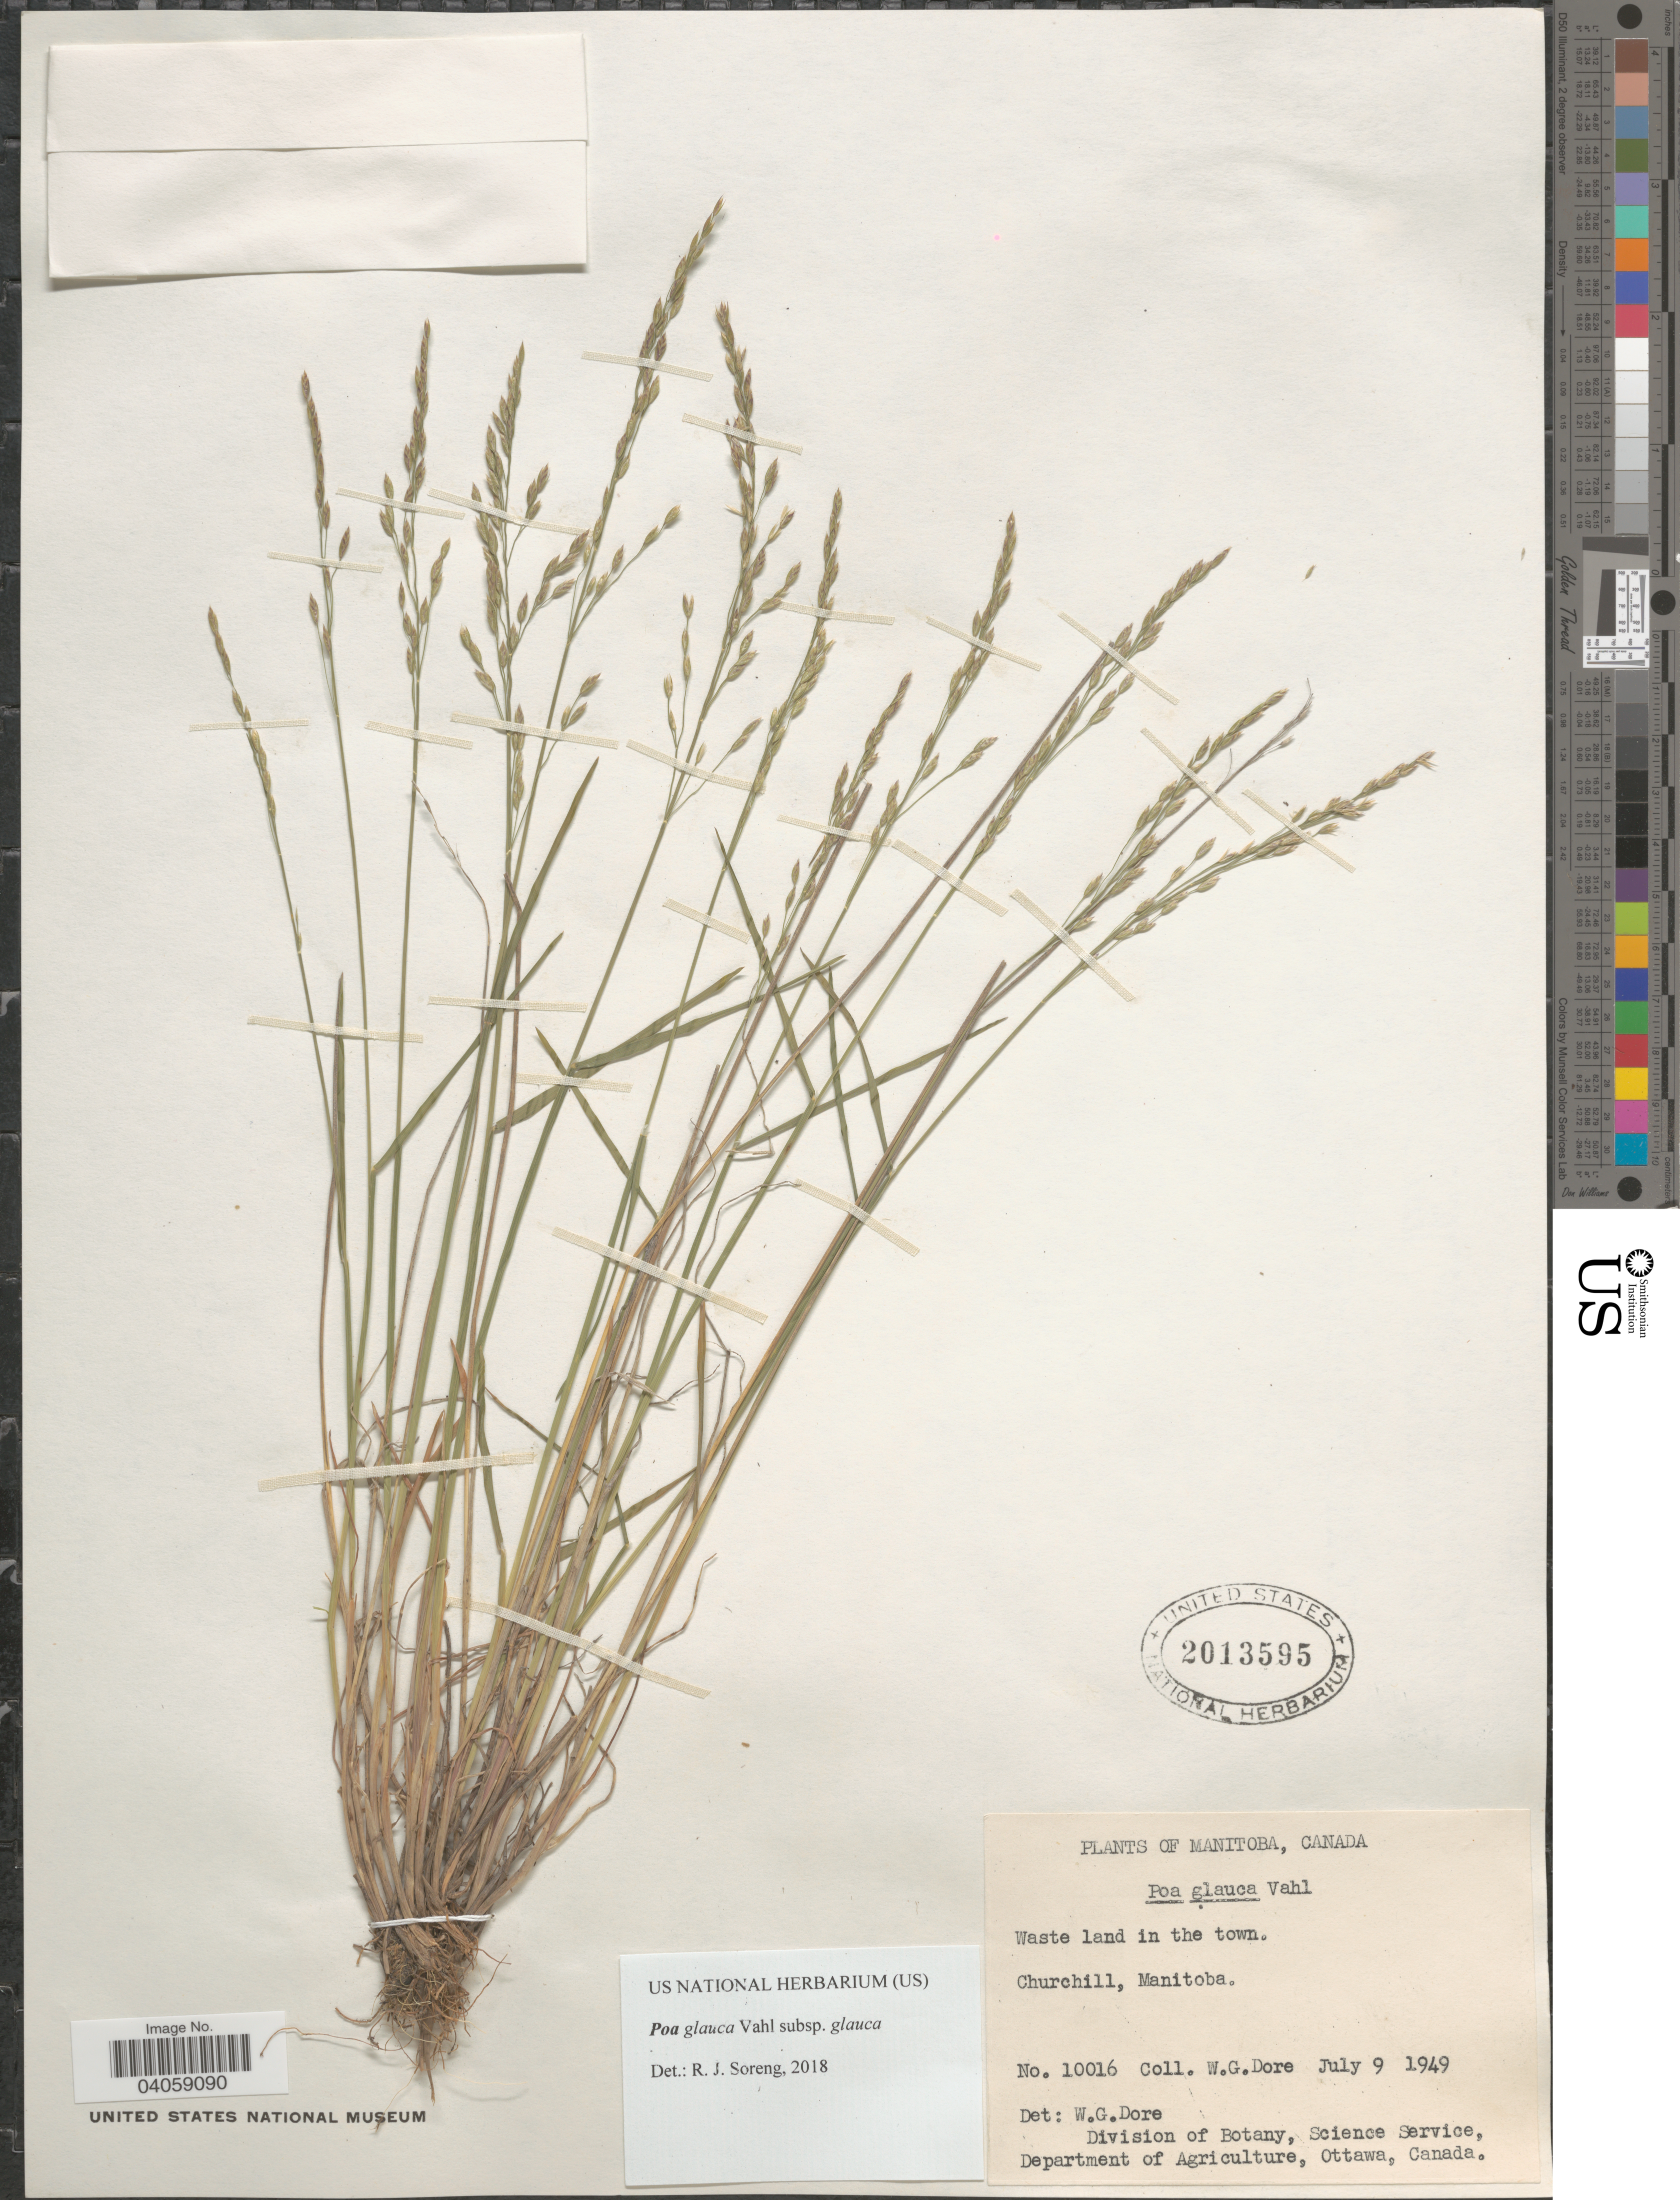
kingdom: Plantae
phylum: Tracheophyta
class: Liliopsida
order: Poales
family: Poaceae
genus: Poa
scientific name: Poa glauca subsp. glauca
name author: Vahl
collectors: W. Dore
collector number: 10016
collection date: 1949-07-09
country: Canada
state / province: Manitoba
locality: Waste land in the town. Churchill.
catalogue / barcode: US 2013595